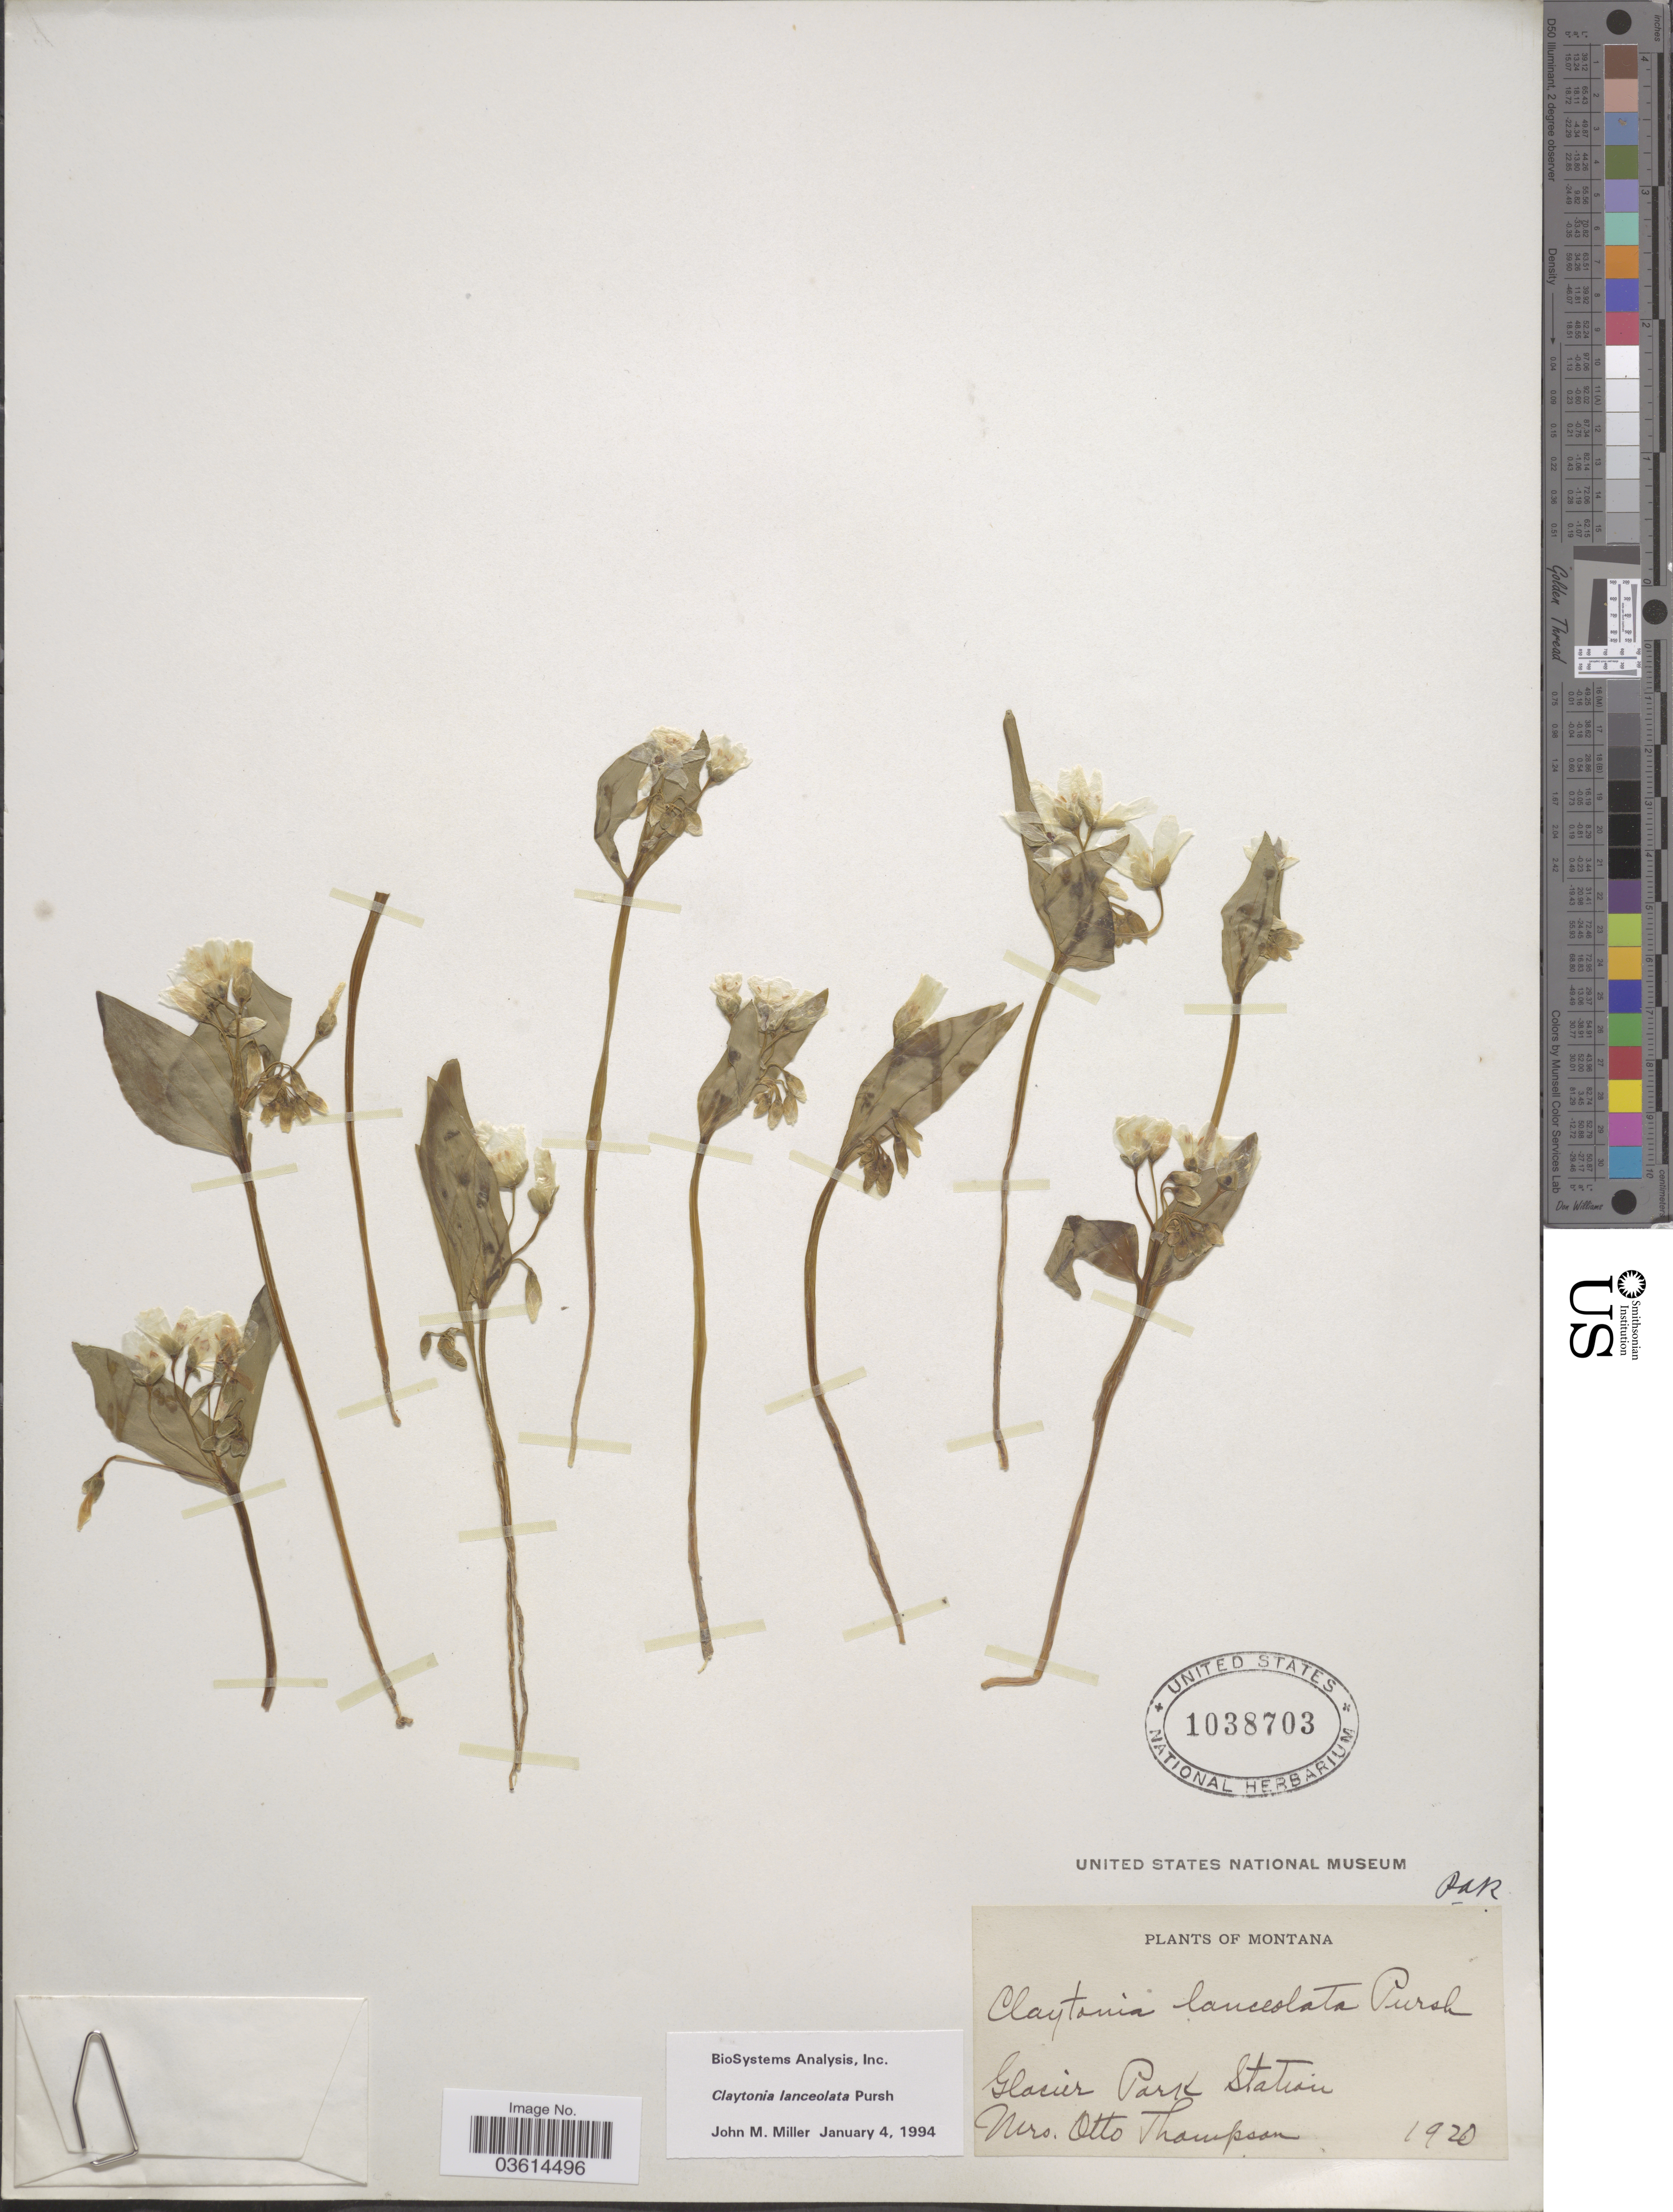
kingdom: Plantae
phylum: Tracheophyta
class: Magnoliopsida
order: Caryophyllales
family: Montiaceae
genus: Claytonia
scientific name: Claytonia lanceolata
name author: Pursh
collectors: O. Thompson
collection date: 1920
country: United States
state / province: Montana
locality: Glacier National Park.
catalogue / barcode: US 1038703